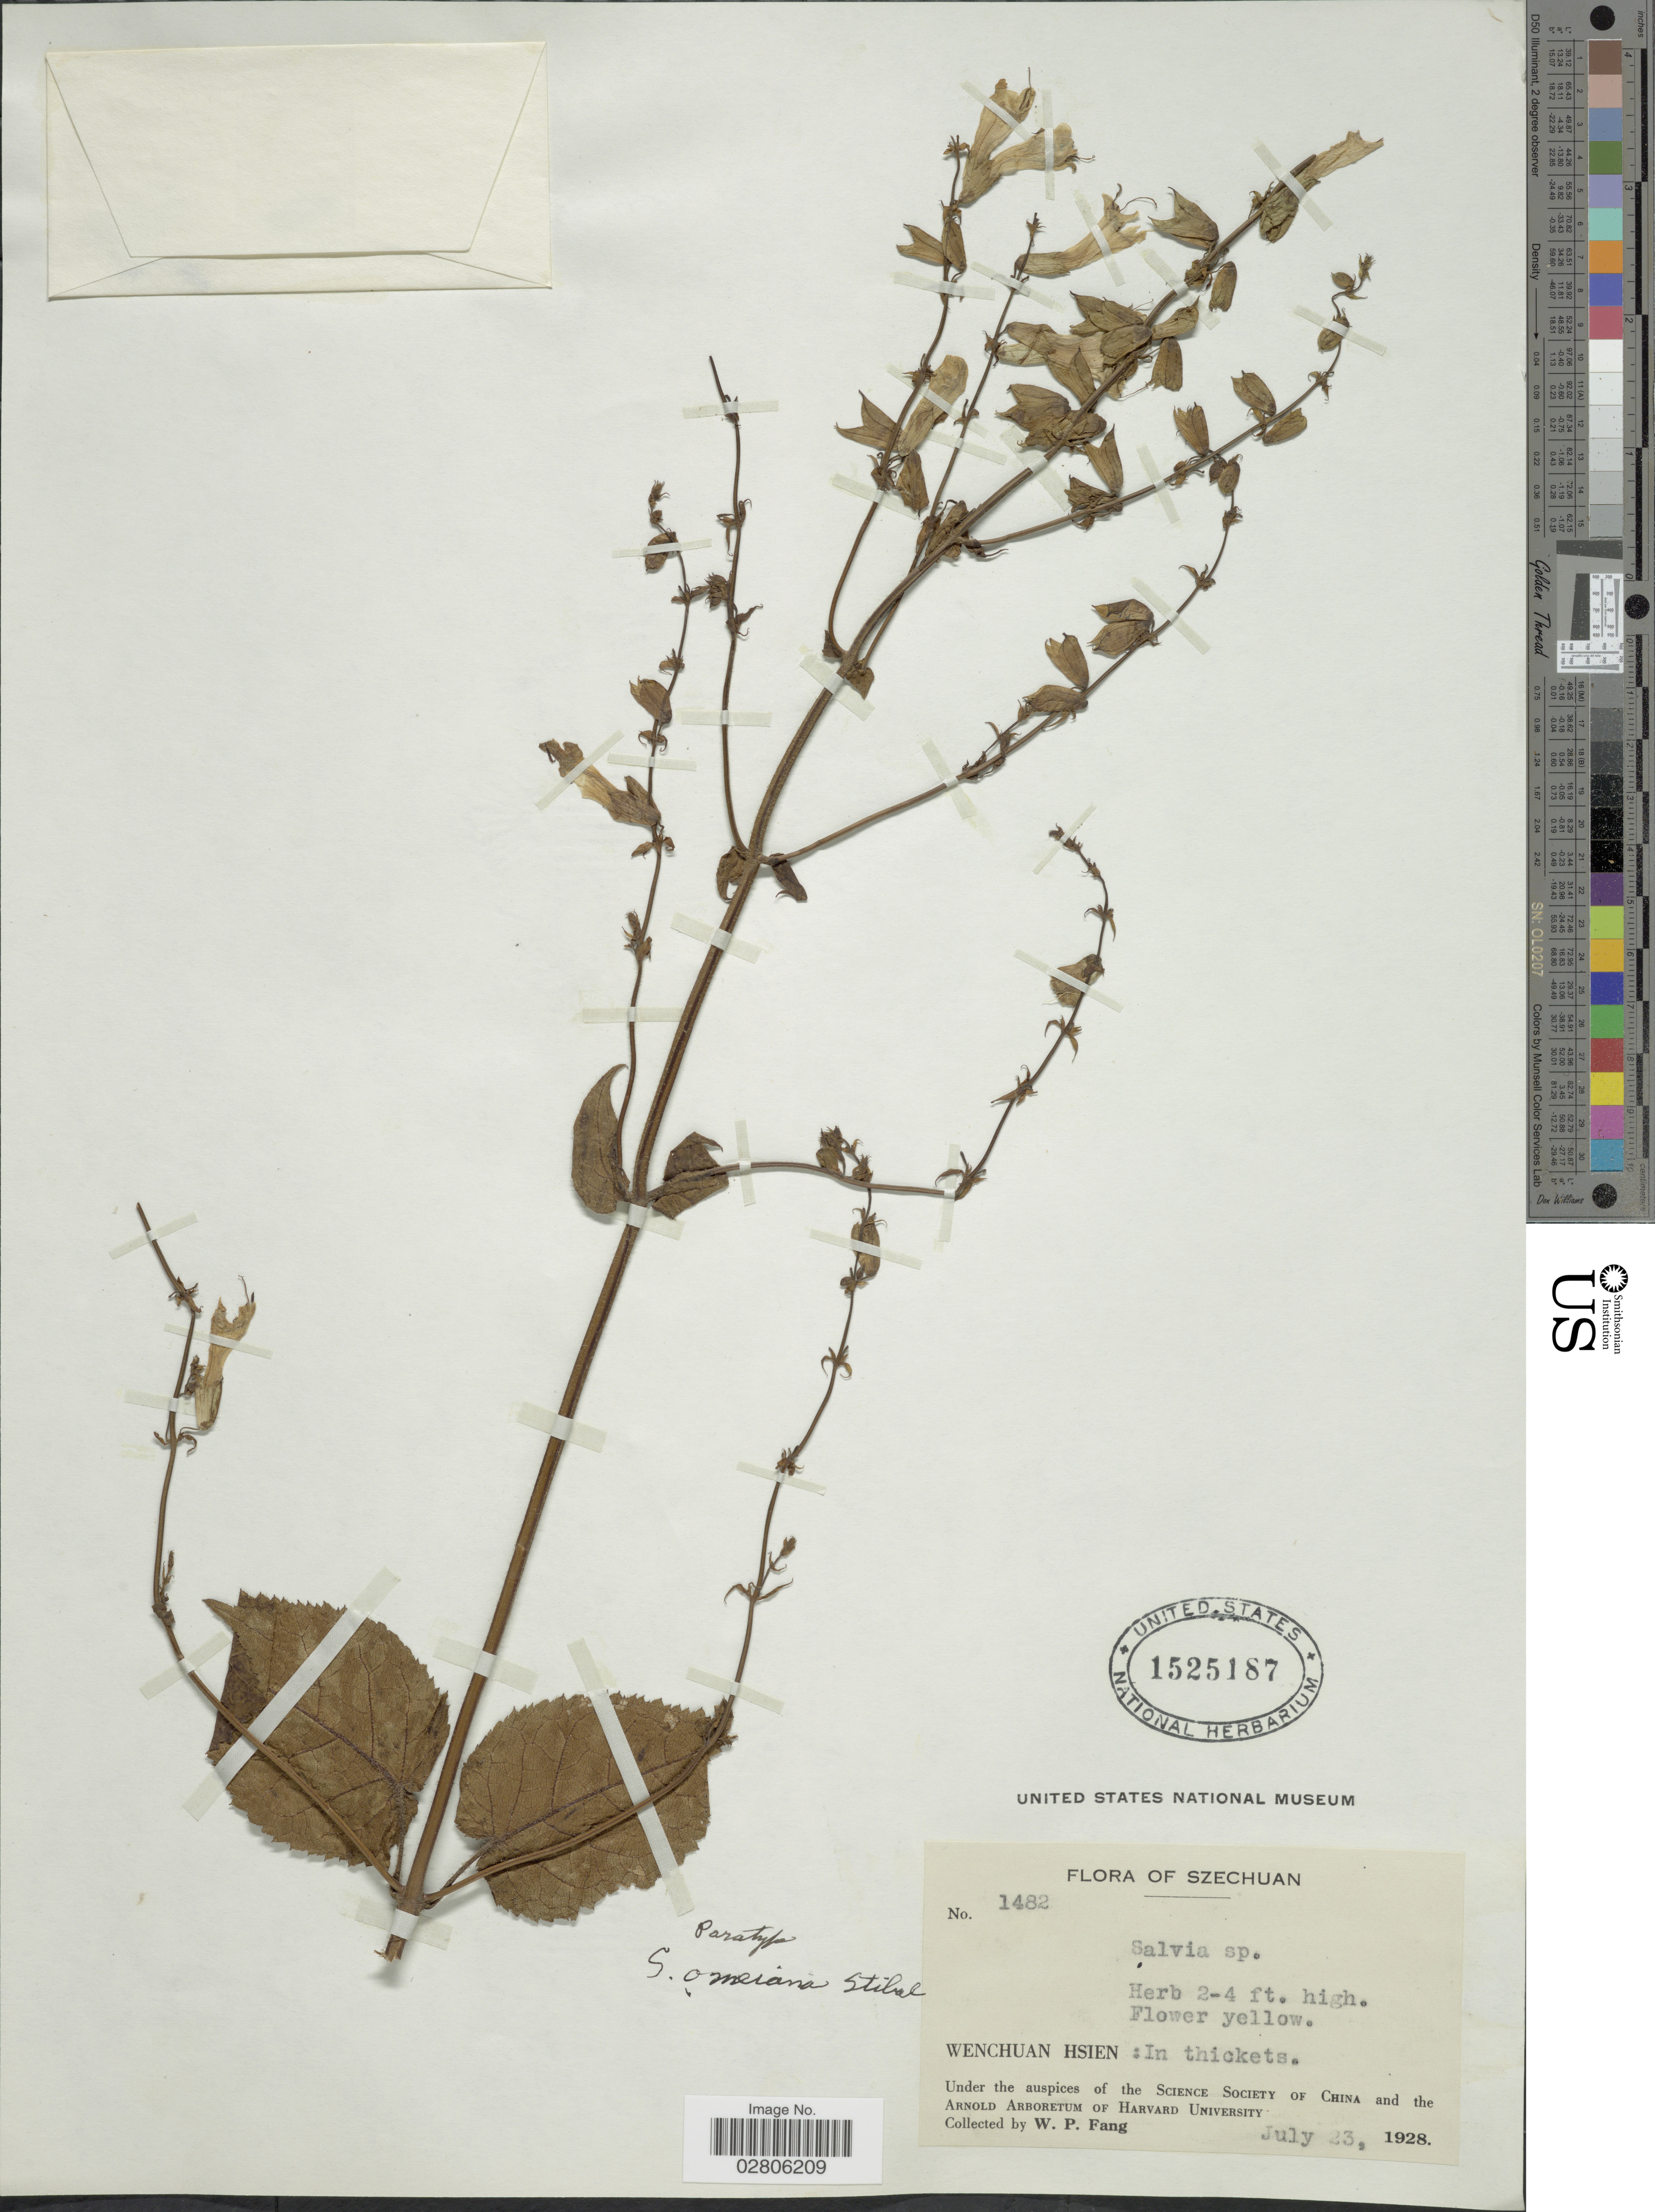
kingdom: Plantae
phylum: Tracheophyta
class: Magnoliopsida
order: Lamiales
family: Lamiaceae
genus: Salvia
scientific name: Salvia omeiana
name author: E. Peter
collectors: W. P. Fang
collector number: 1482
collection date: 1928-07-23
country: China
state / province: Sichuan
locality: Szechuan, Wenchuan Hsien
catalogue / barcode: US 1525187